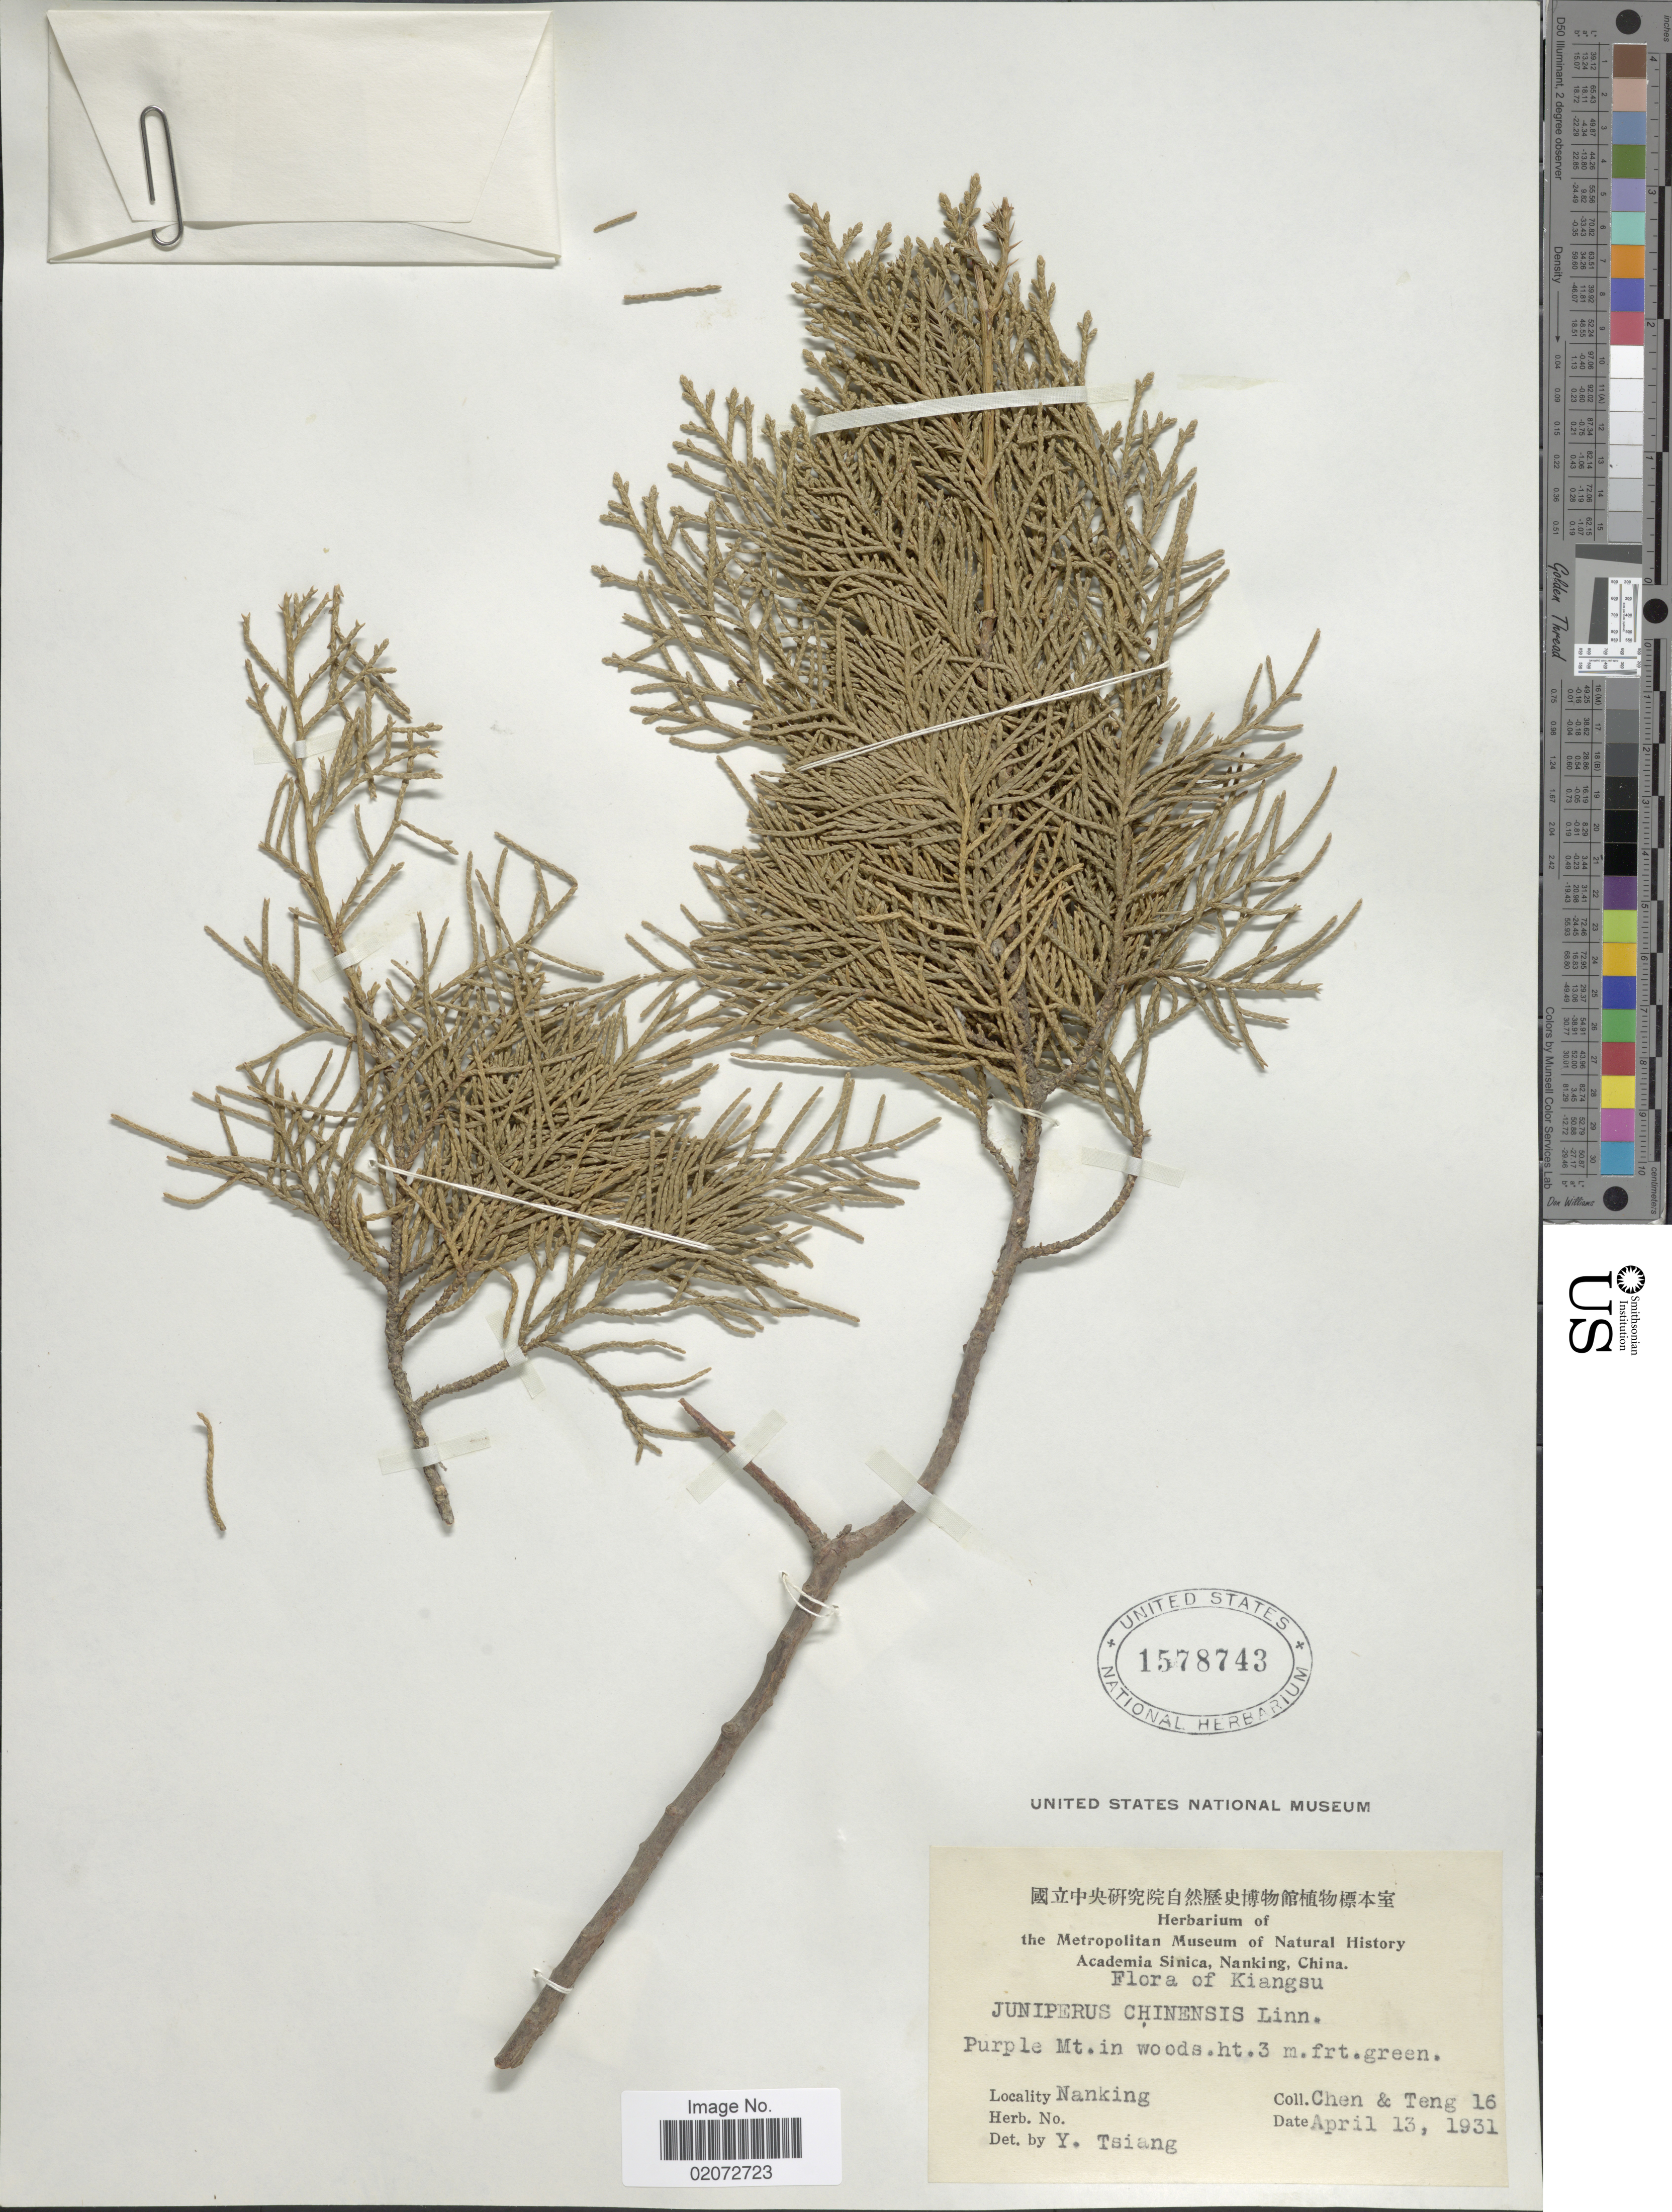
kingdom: Plantae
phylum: Tracheophyta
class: Pinopsida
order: Pinales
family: Cupressaceae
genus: Juniperus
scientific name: Juniperus chinensis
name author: L.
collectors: -- Chen & -. Teng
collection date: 1931-04-13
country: China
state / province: Jiangsu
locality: Kiangsu, Nanking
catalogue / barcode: US 1578743